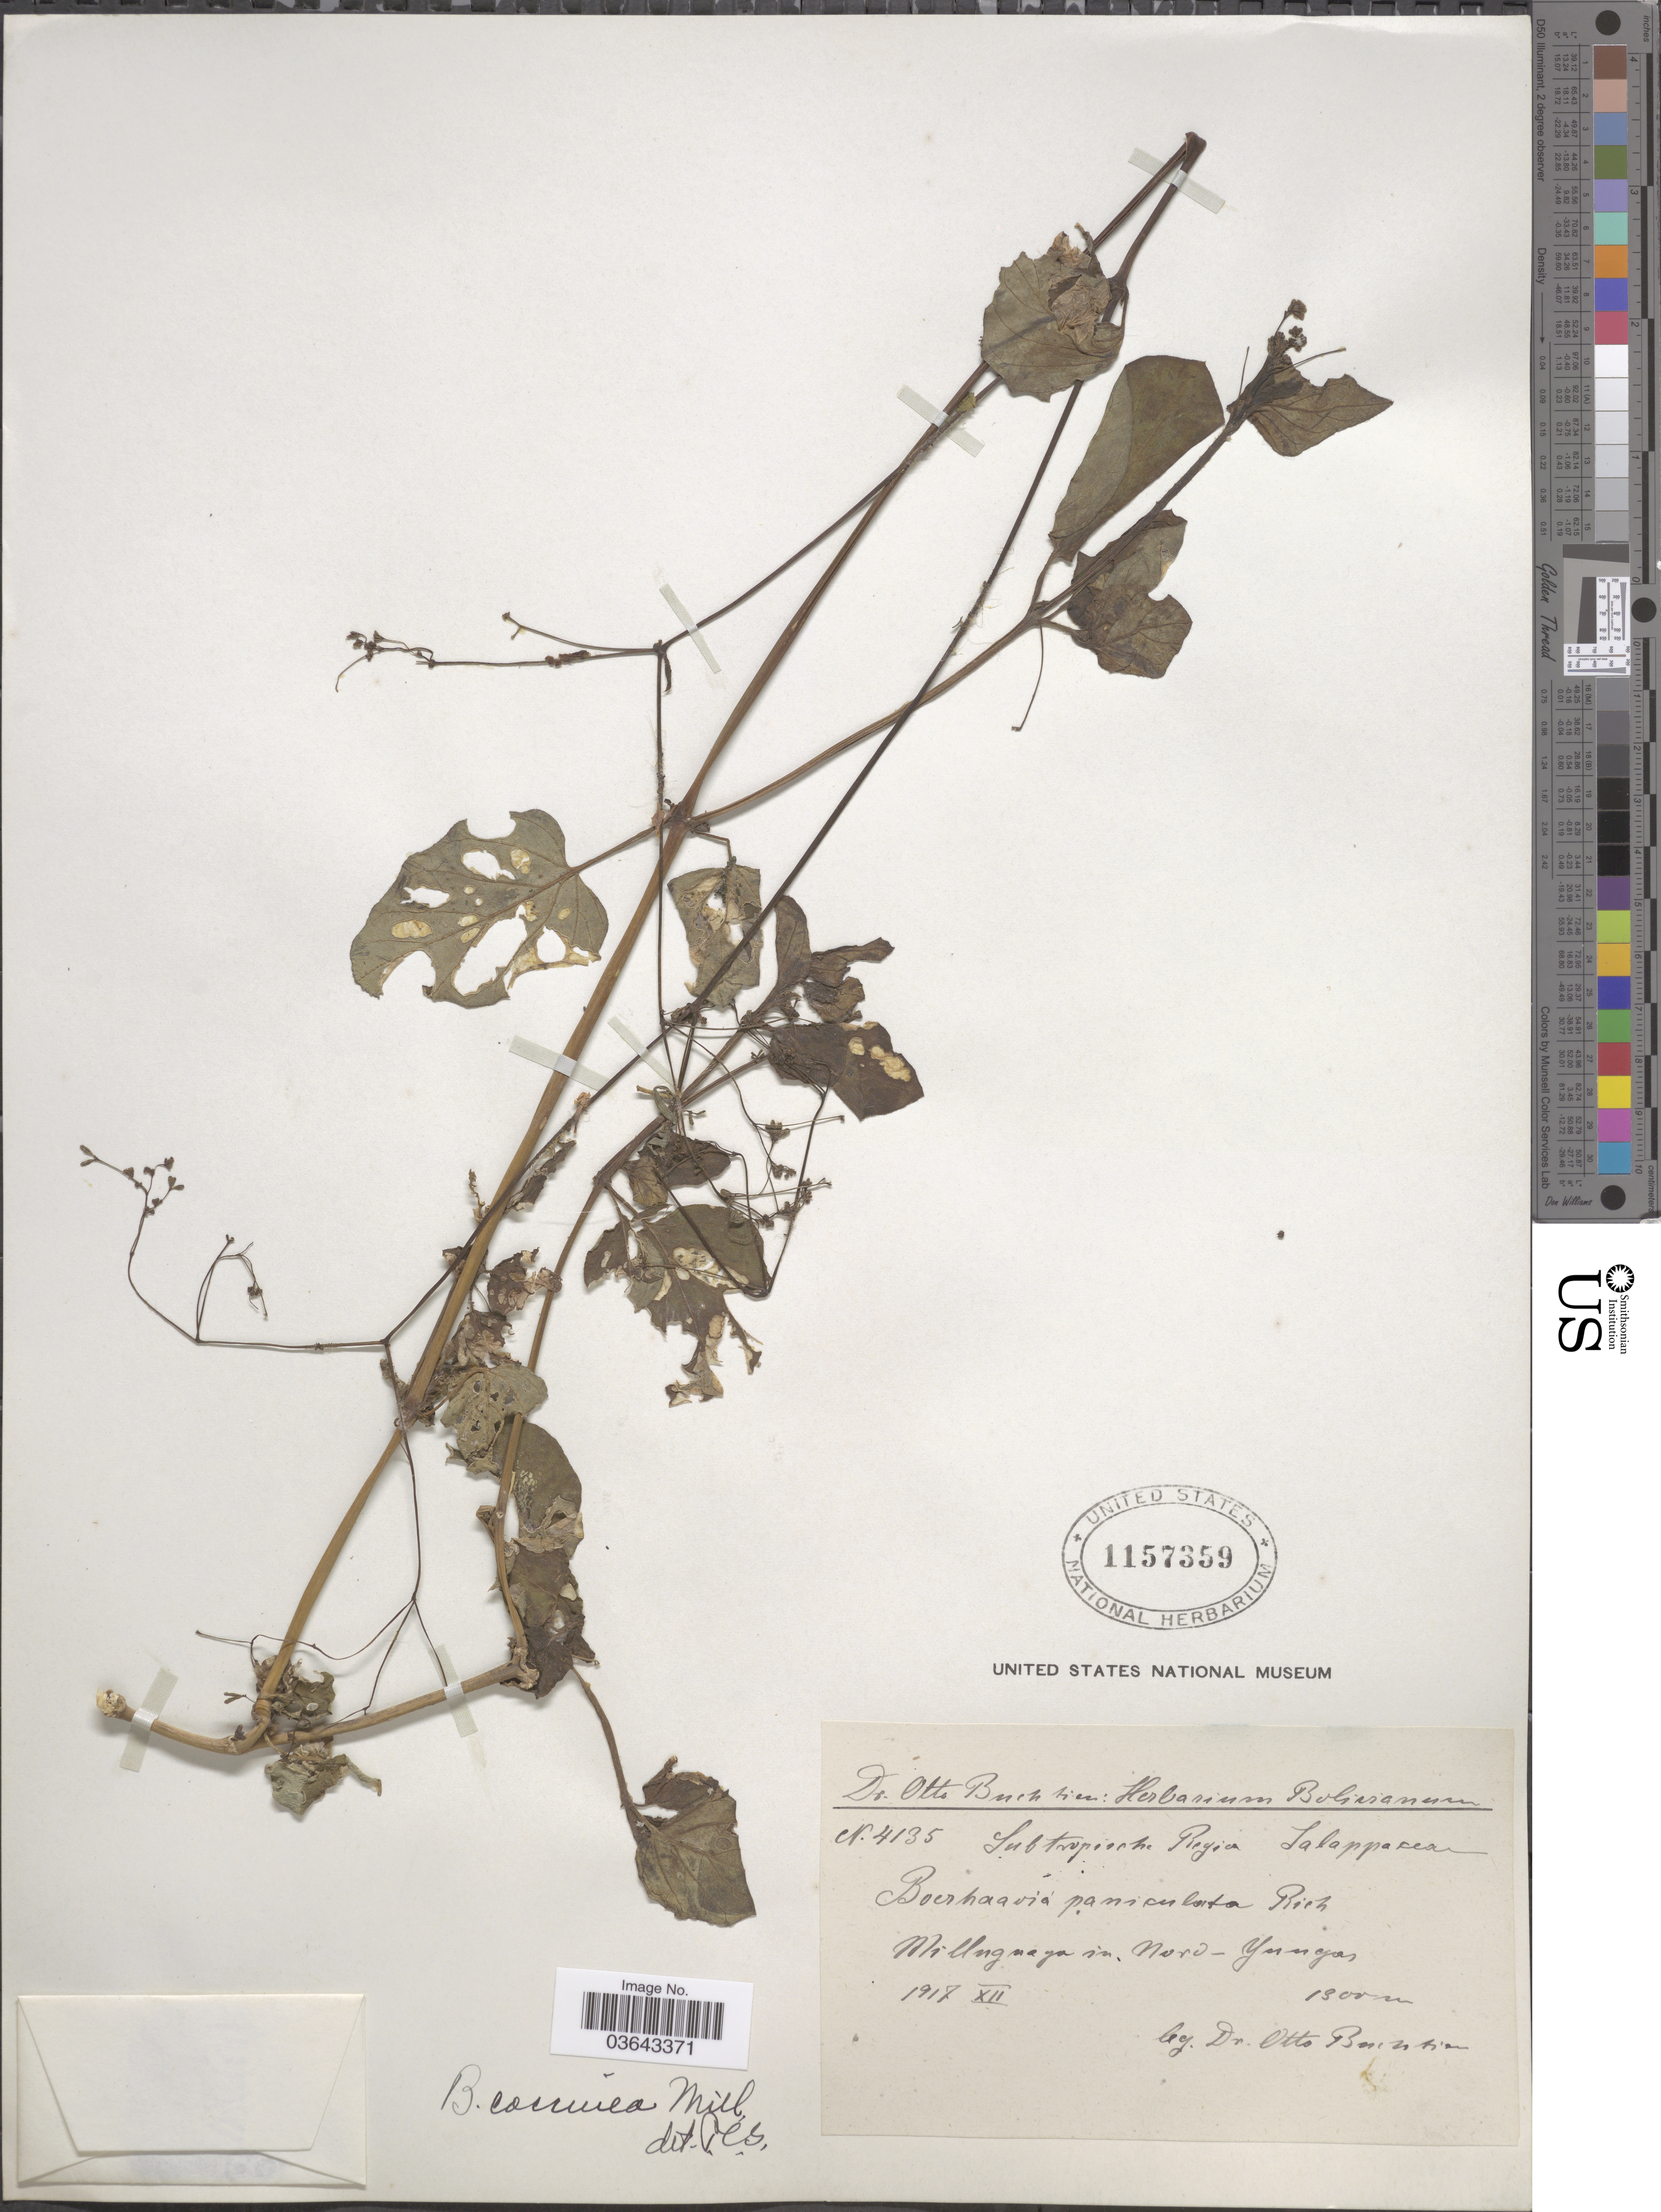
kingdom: Plantae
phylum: Tracheophyta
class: Magnoliopsida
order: Caryophyllales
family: Nyctaginaceae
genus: Boerhavia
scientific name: Boerhavia diffusa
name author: L.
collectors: O. Buchtien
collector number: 4135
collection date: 1917-12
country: Bolivia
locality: Subtropische Region. Milluguaya in Nord-Yungas.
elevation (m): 1300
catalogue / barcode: US 1157359